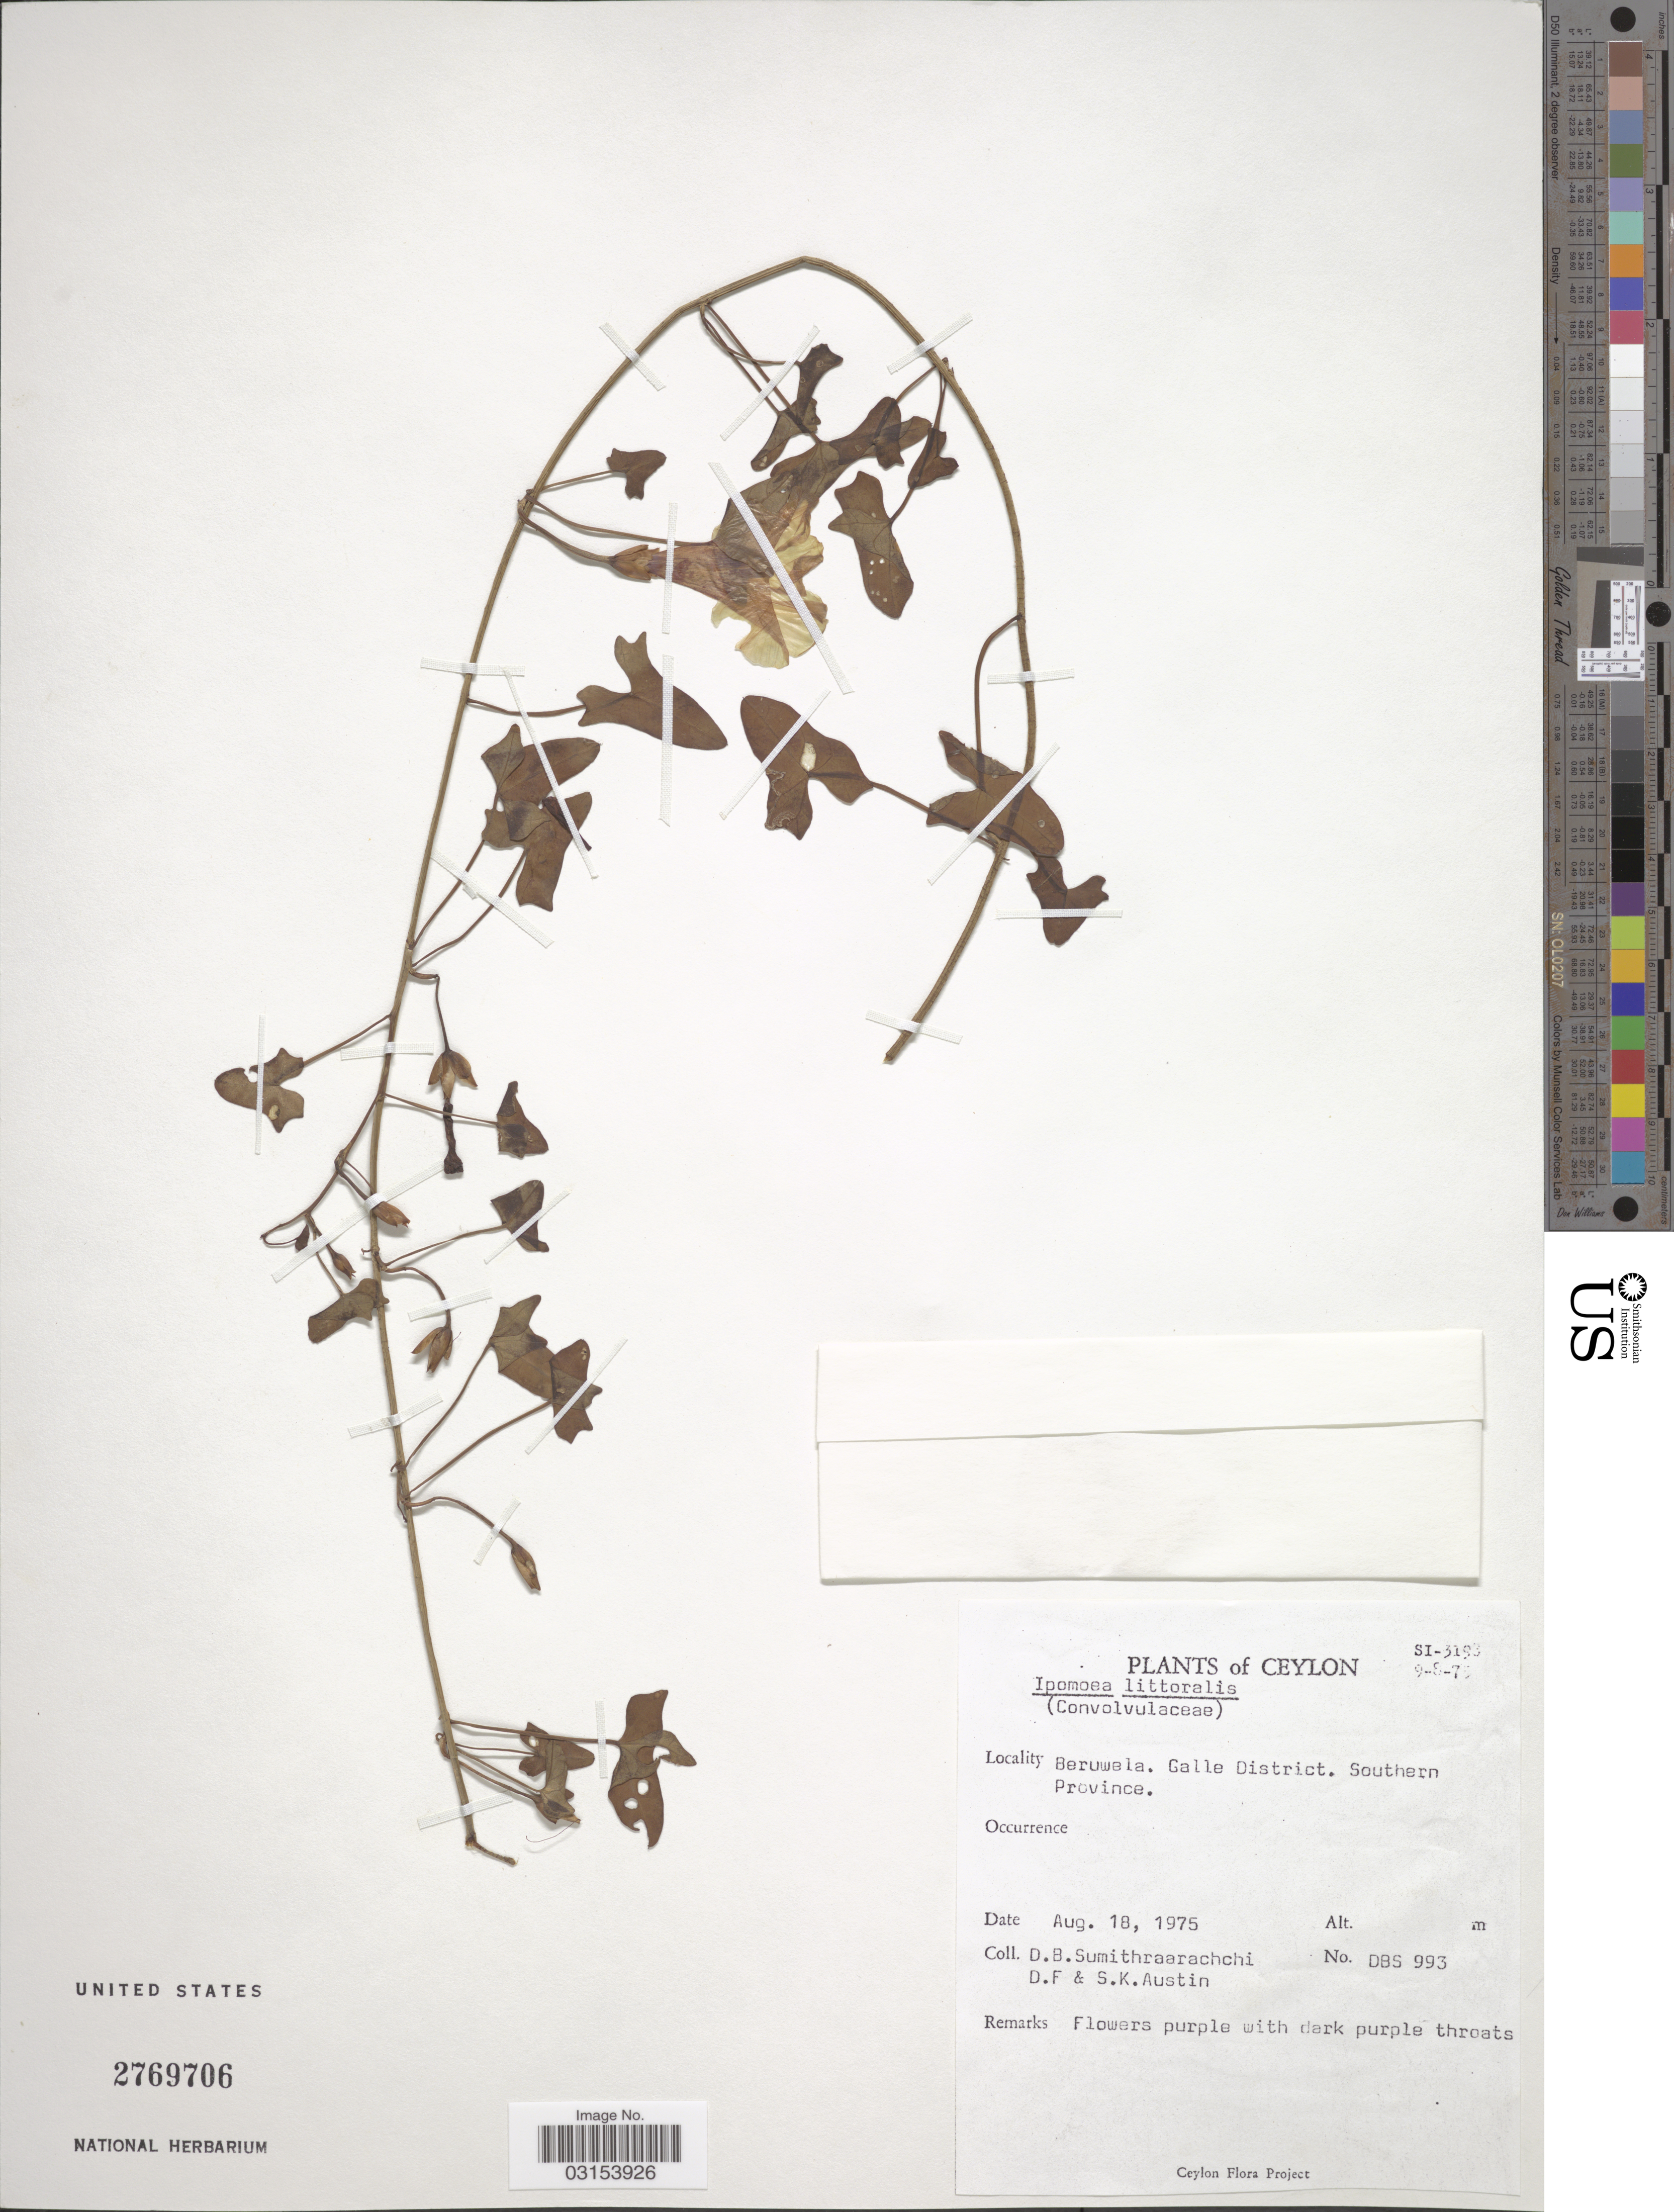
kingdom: Plantae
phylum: Tracheophyta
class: Magnoliopsida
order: Solanales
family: Convolvulaceae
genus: Ipomoea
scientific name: Ipomoea littoralis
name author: Blume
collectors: D. B. Sumithraarachchi, D. Austin & S. Austin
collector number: DBS993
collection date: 1975-08-18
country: Sri Lanka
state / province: Southern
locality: Ceylon. Beruwela. Galle District.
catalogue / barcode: US 2769706